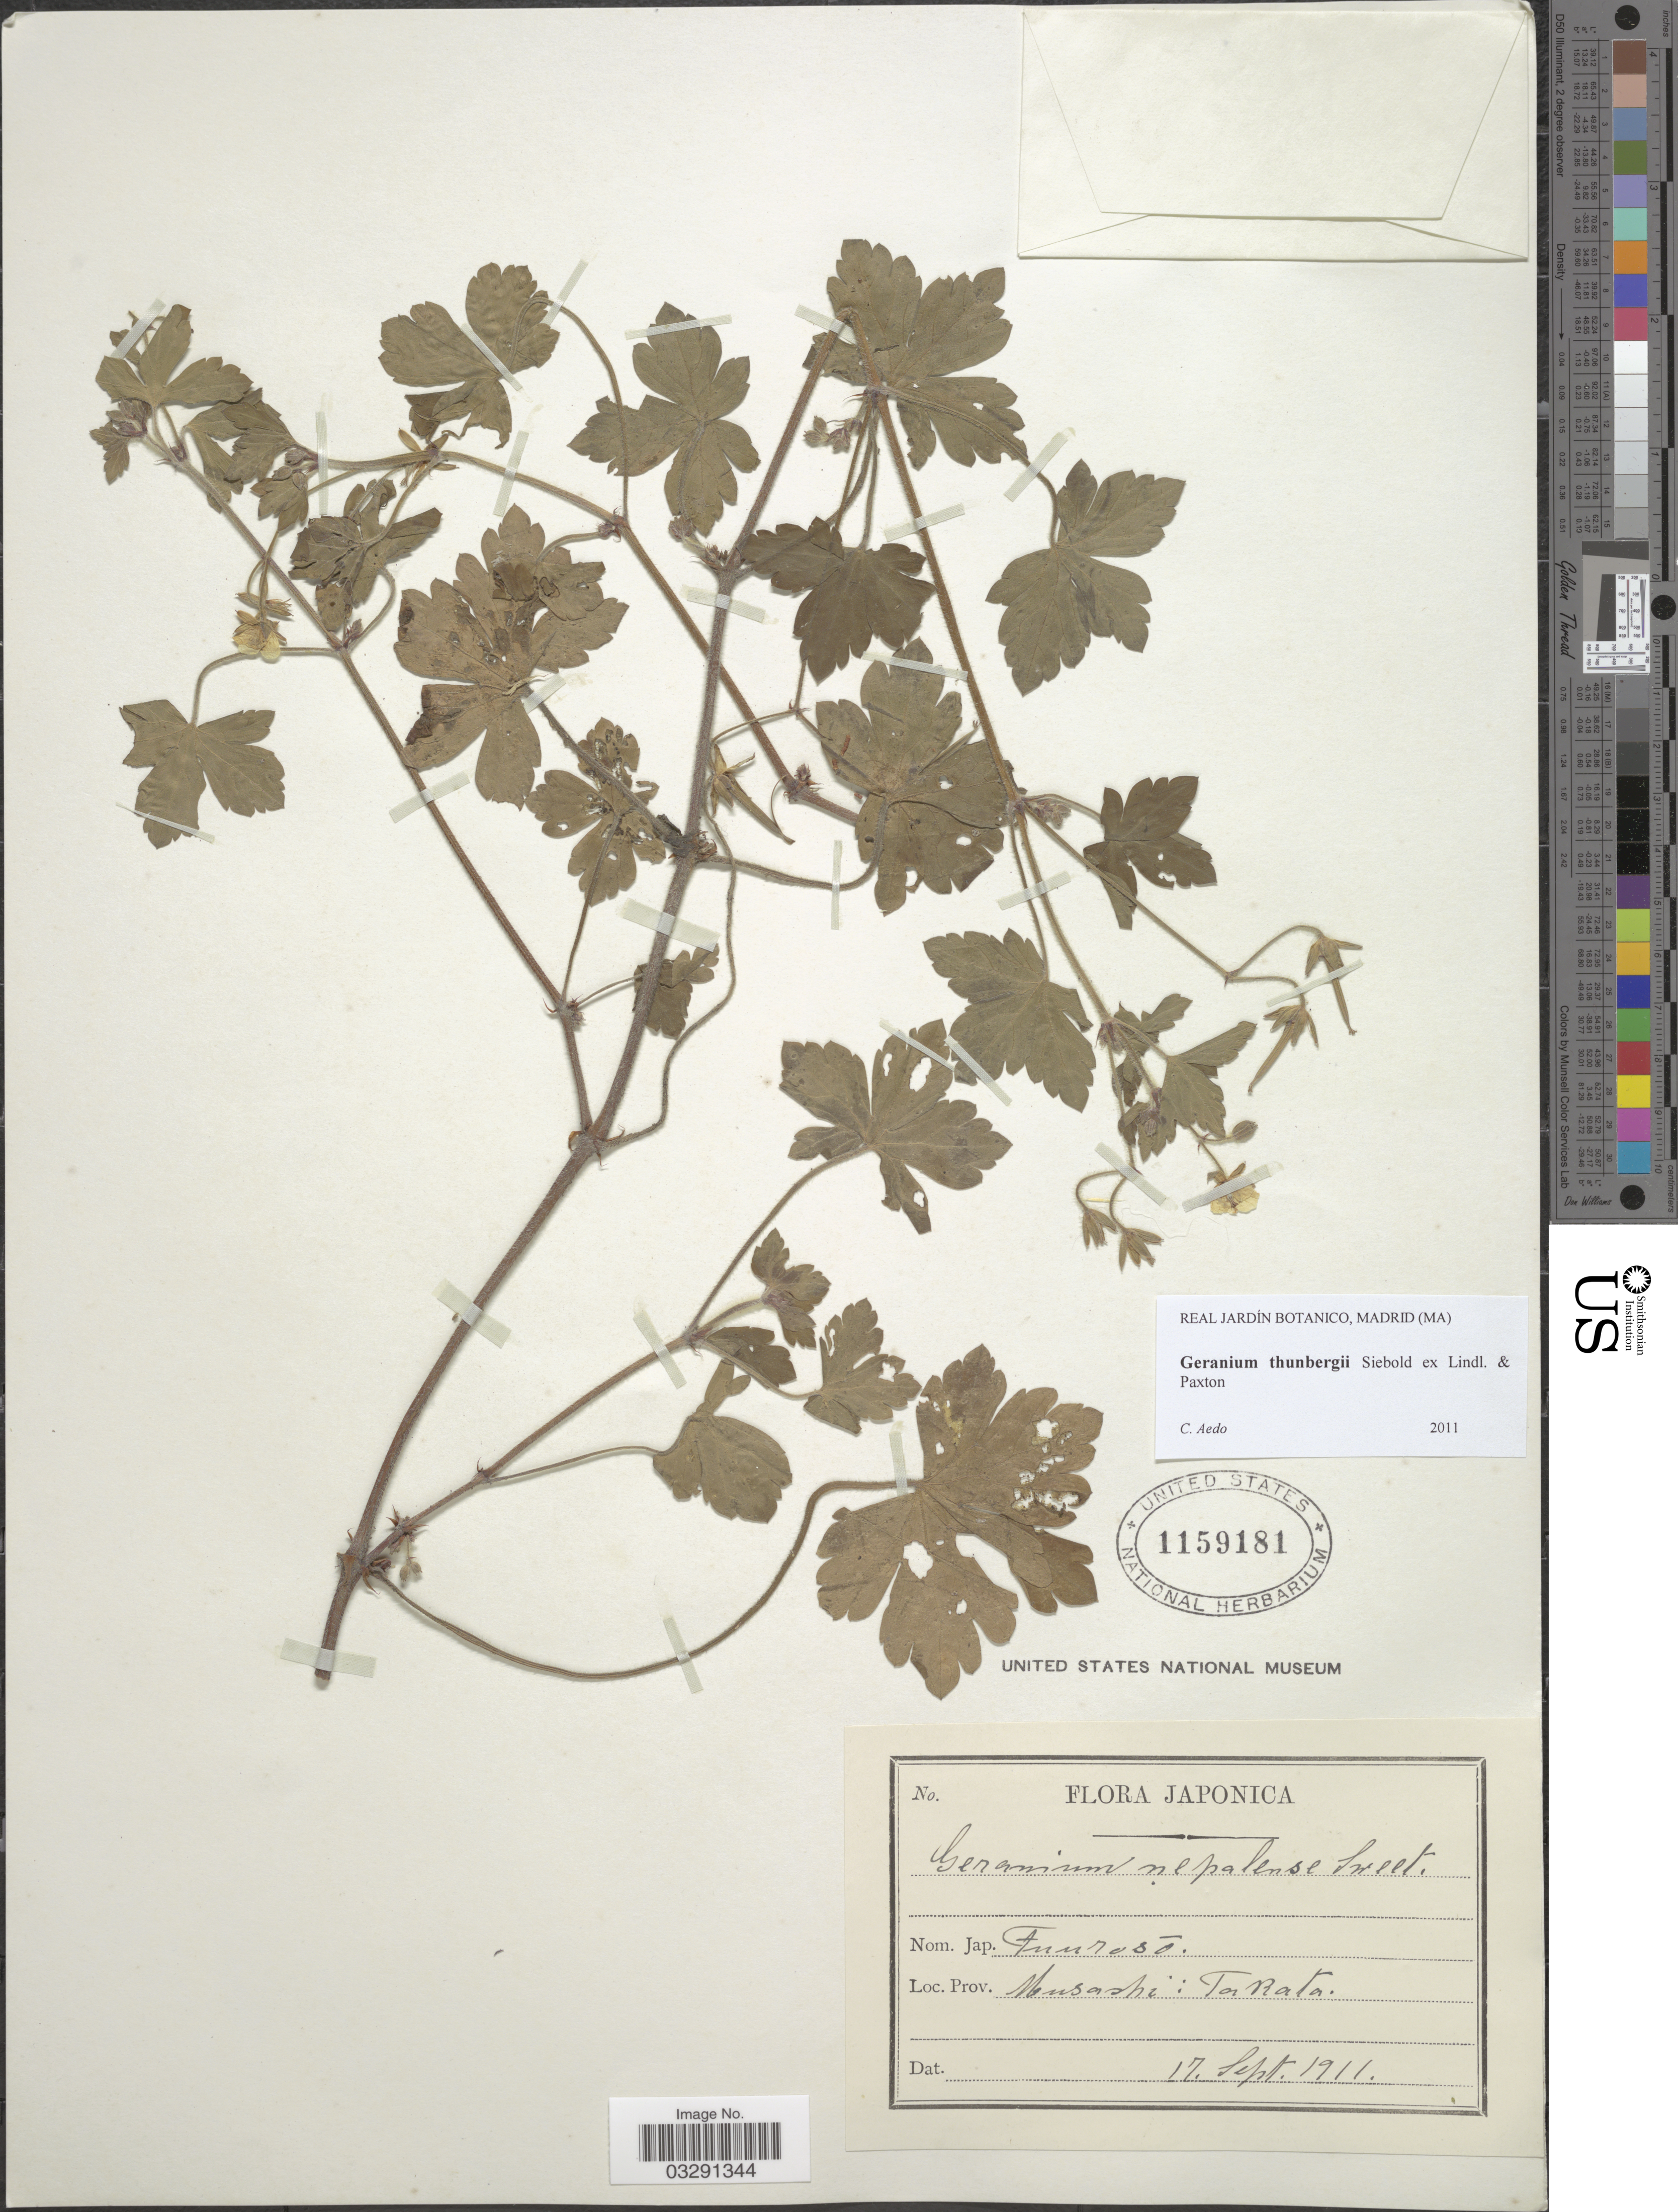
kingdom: Plantae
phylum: Tracheophyta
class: Magnoliopsida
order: Geraniales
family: Geraniaceae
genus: Geranium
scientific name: Geranium thunbergii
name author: Siebold ex Lindl. & Paxton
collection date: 1911-09-17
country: Japan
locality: Musashi: Takata.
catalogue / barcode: US 1159181